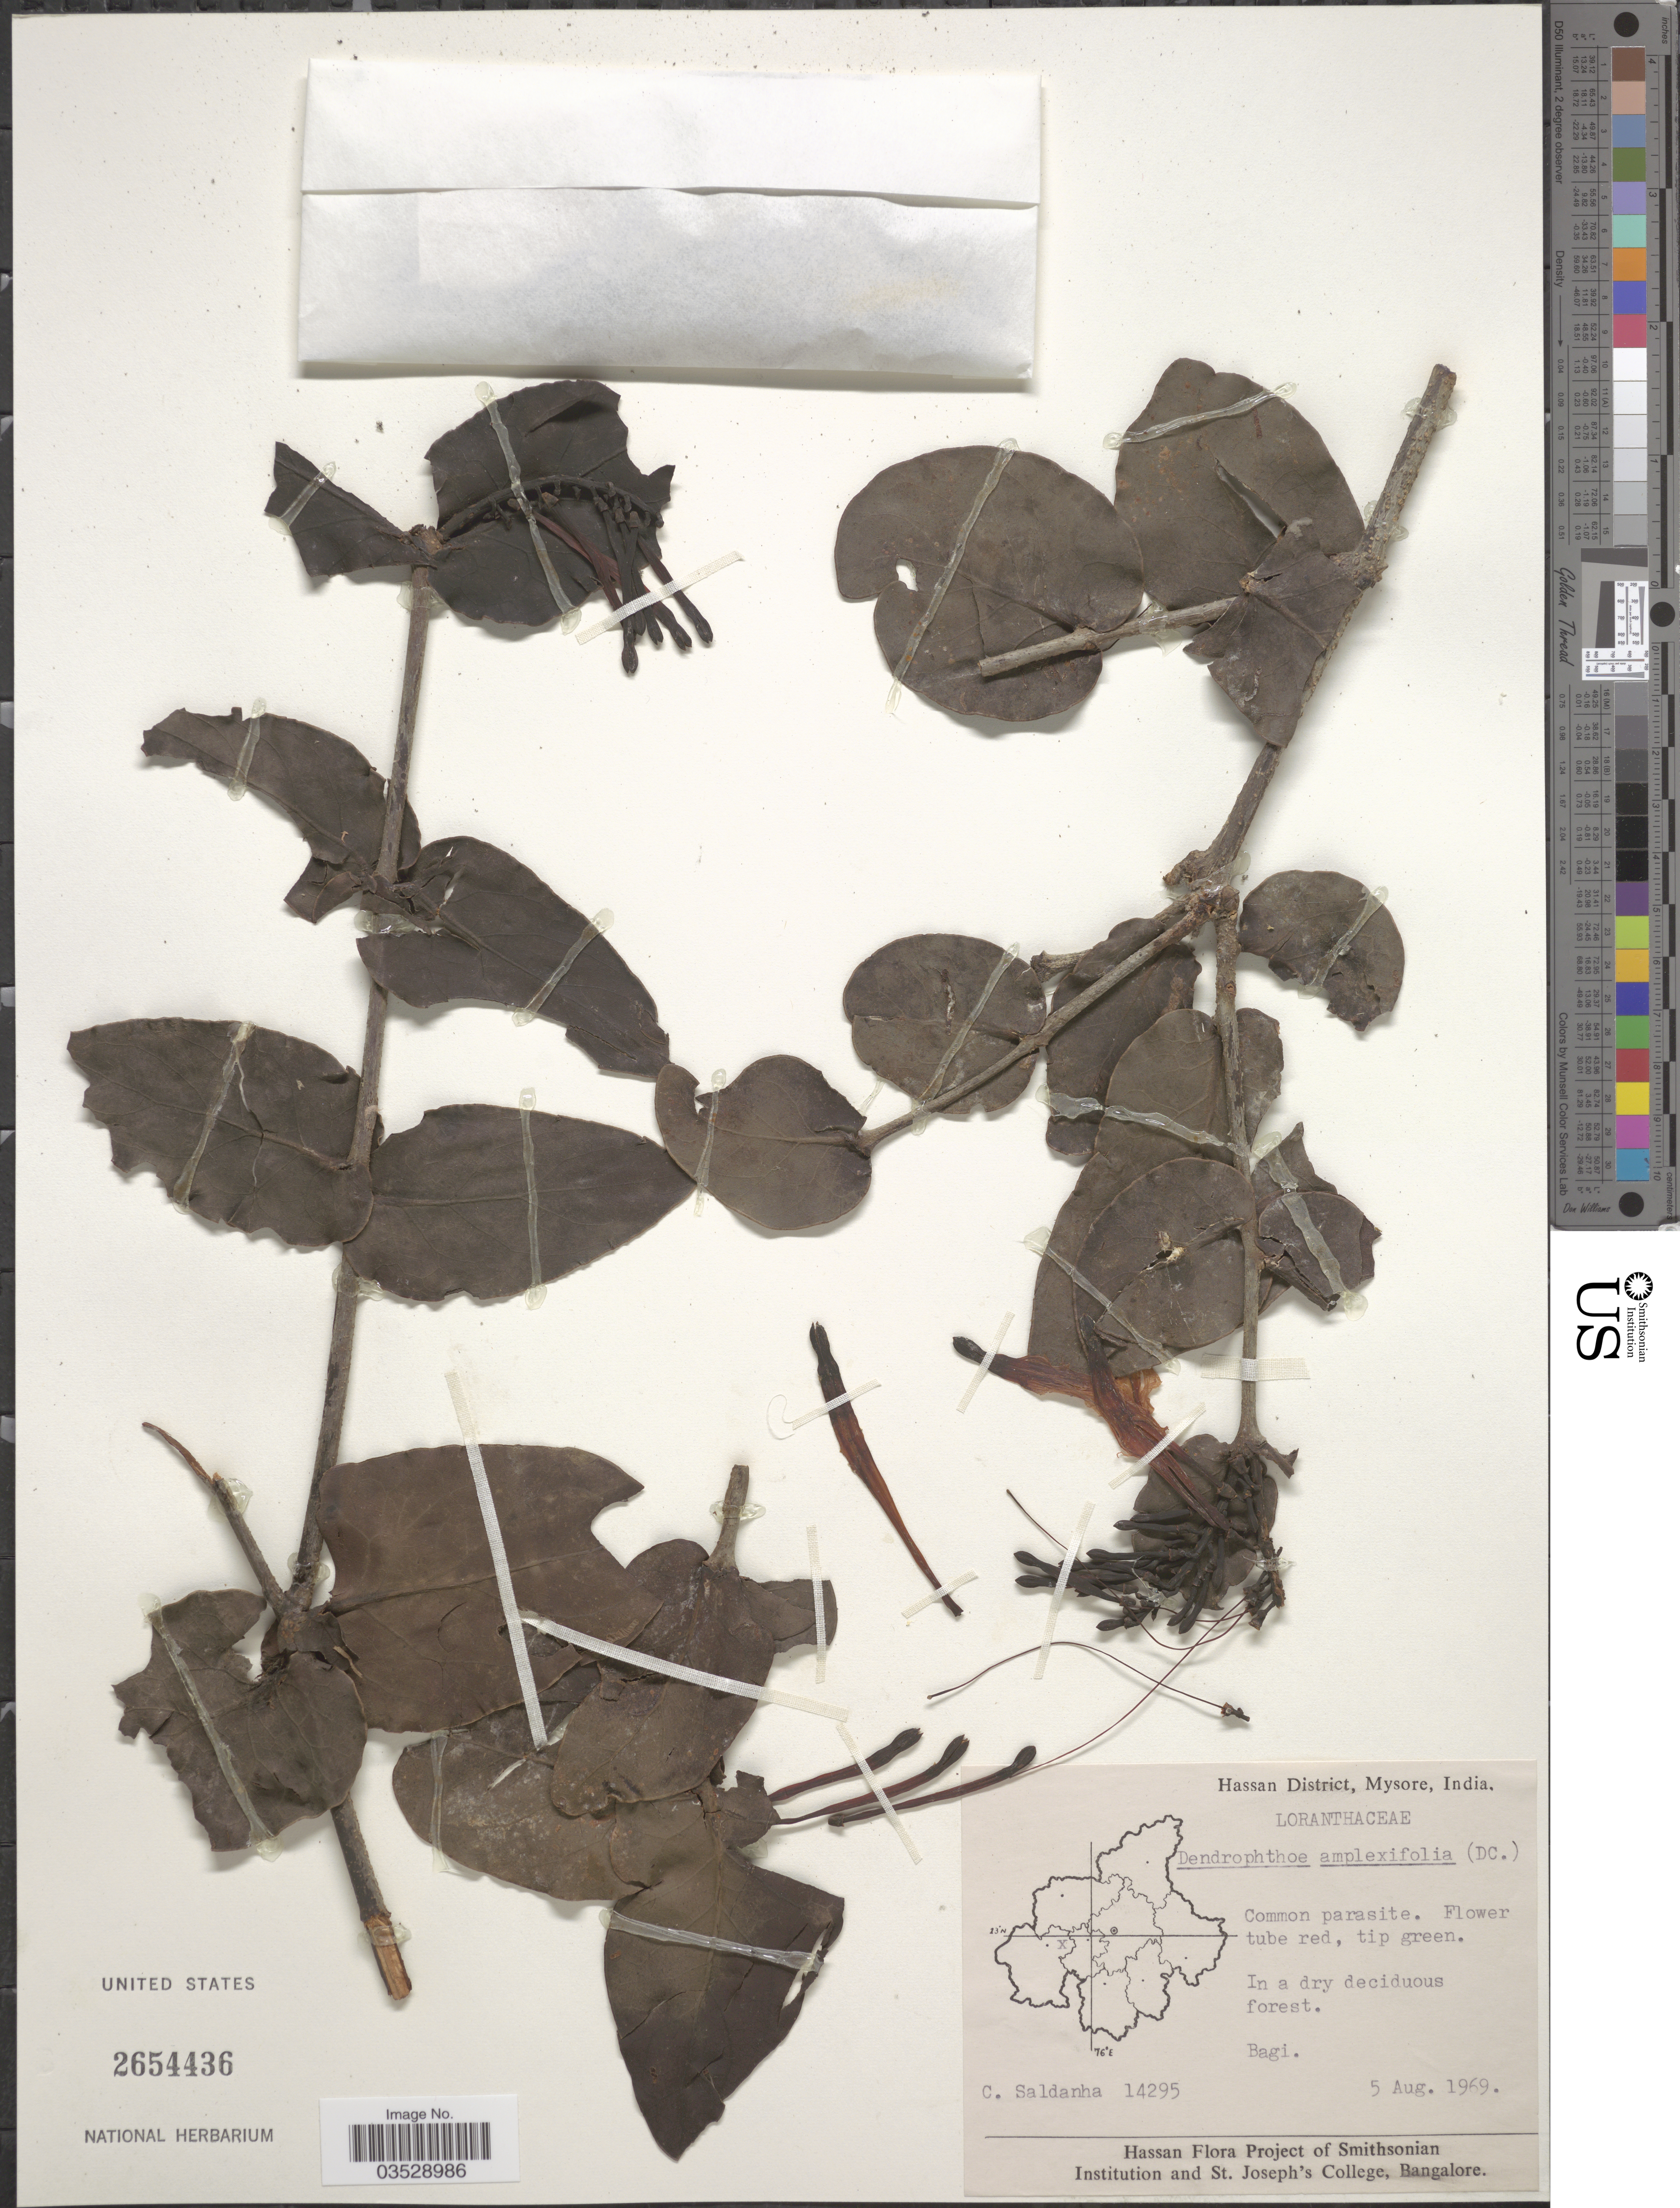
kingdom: Plantae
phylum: Tracheophyta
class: Magnoliopsida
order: Santalales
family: Loranthaceae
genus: Dendrophthoe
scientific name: Dendrophthoe amplexifolia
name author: (DC.)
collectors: C. Saldanha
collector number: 14295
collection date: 1969-08-05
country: India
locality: Hassan District, Mysore. Bagi.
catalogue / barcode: US 2654436